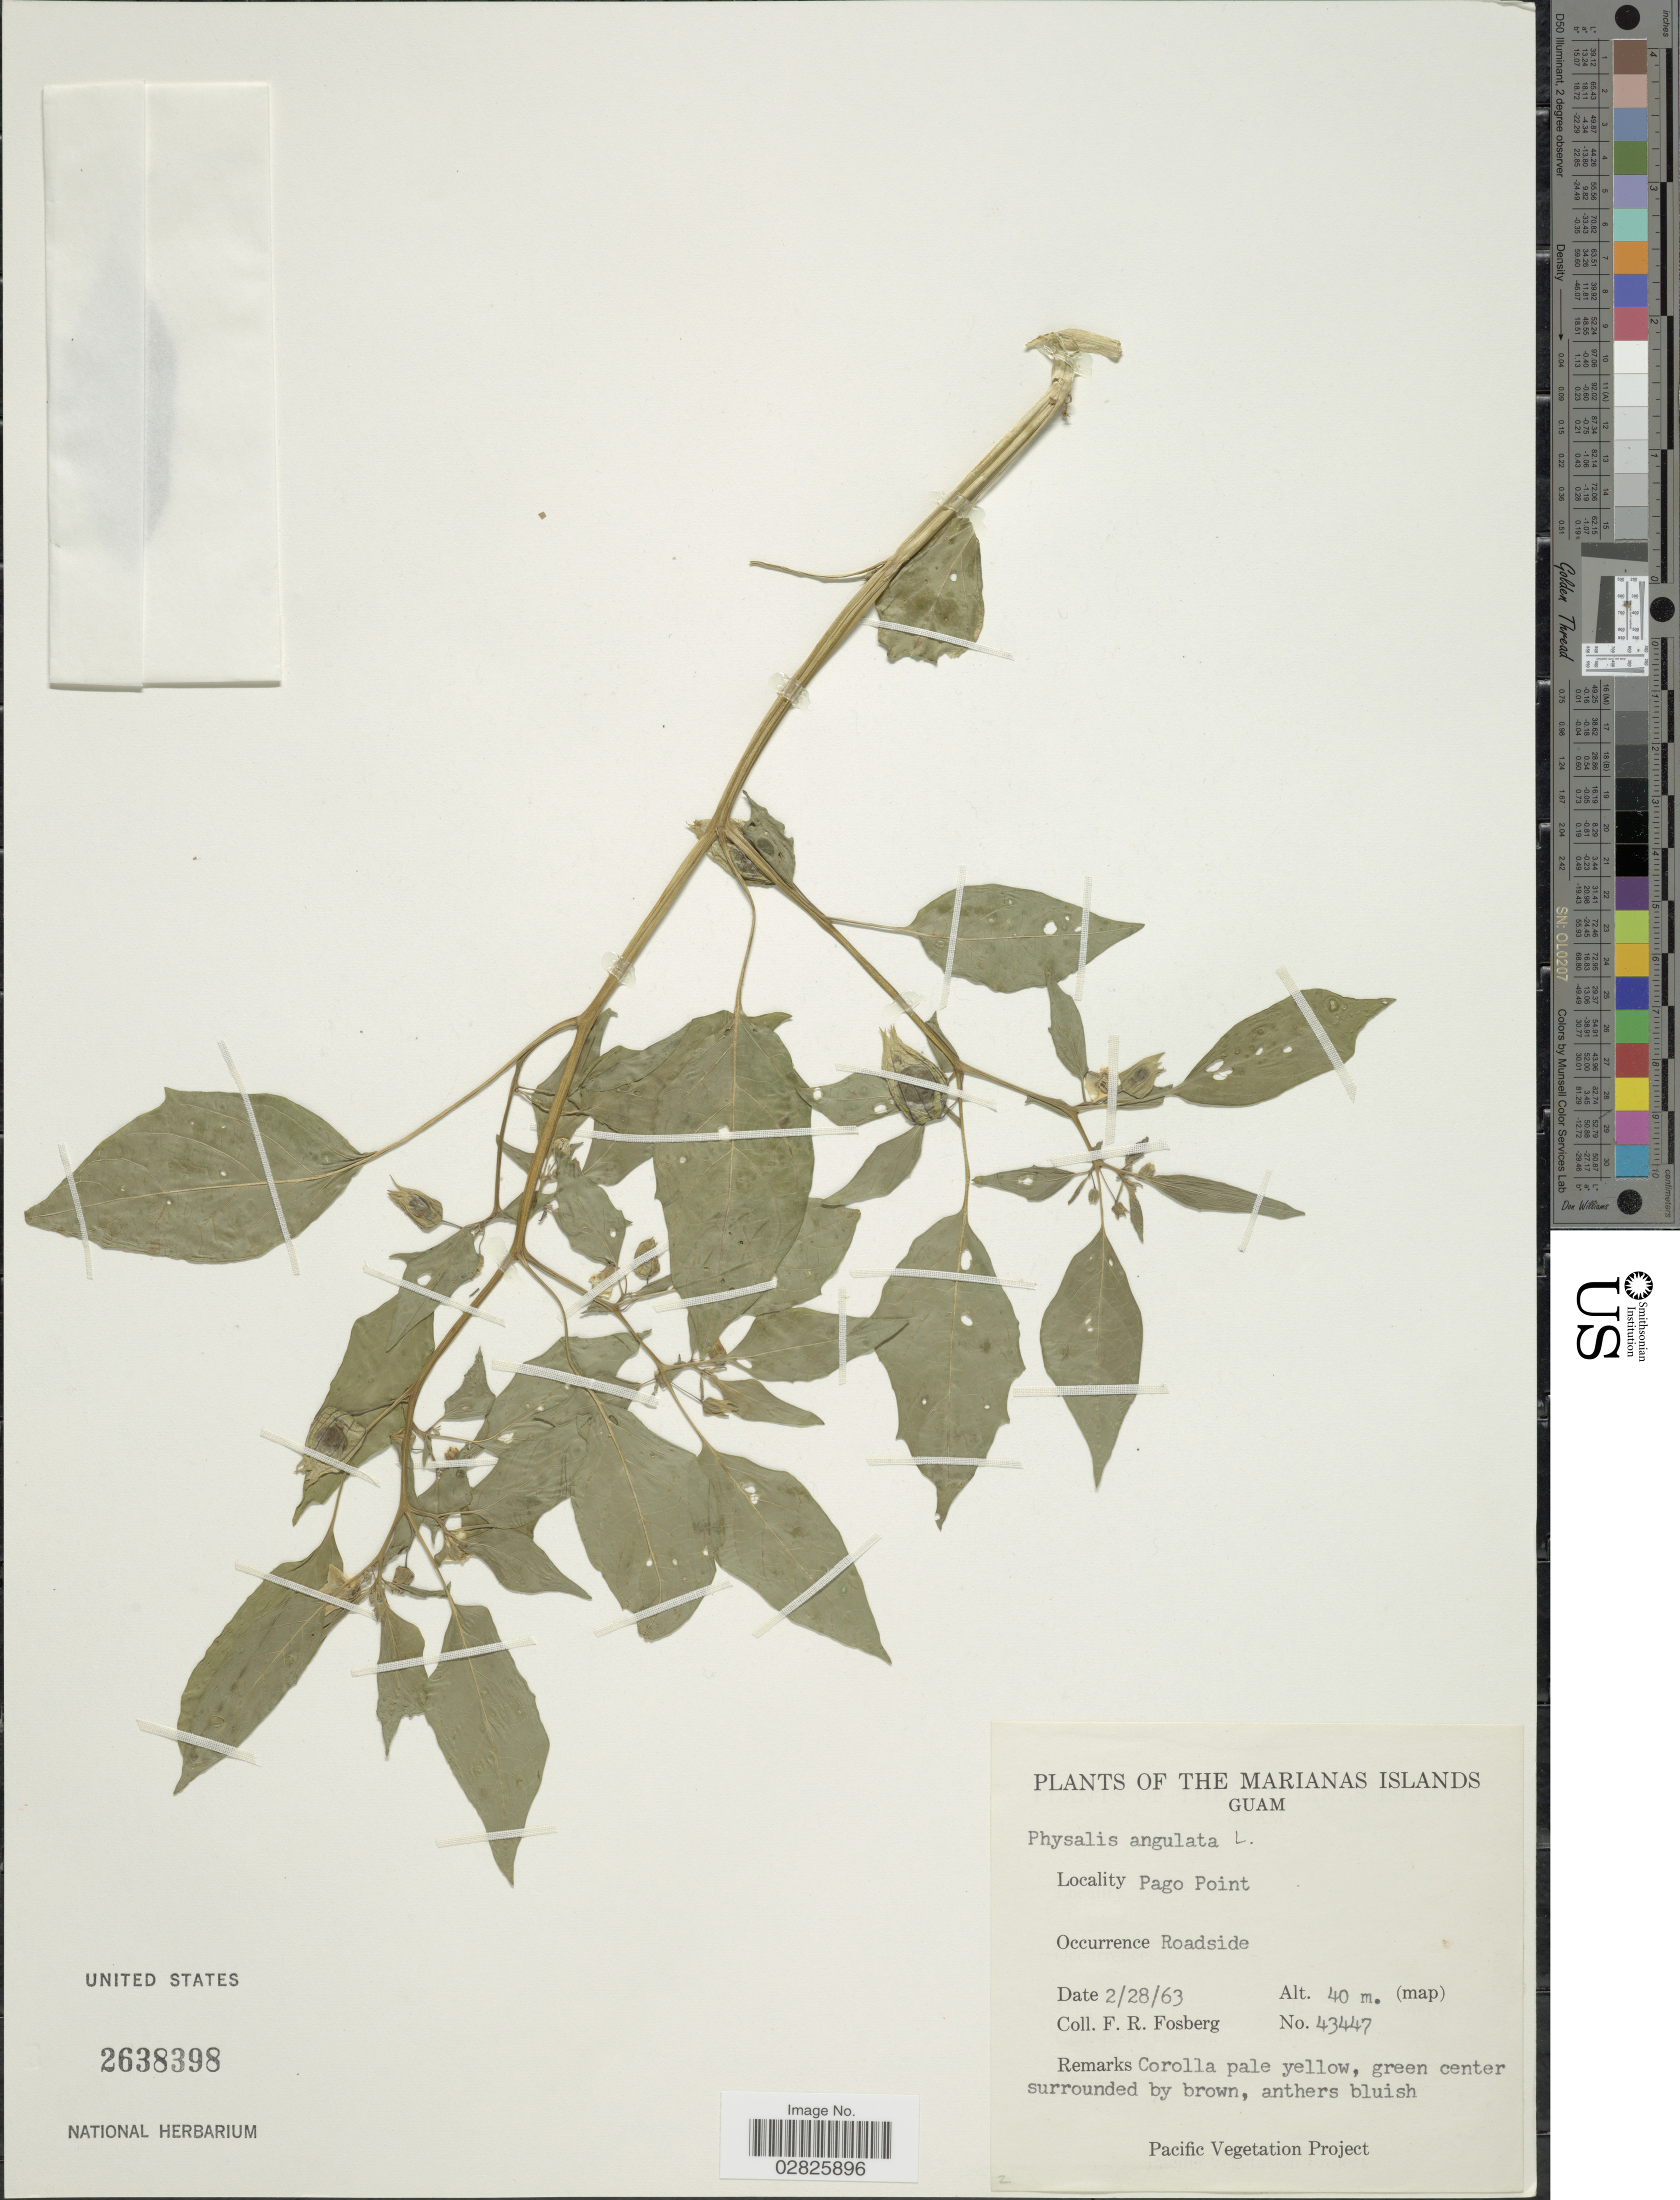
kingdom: Plantae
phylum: Tracheophyta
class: Magnoliopsida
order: Solanales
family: Solanaceae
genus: Physalis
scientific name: Physalis angulata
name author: L.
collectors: F. R. Fosberg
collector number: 43447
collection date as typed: Transcribed d/m/y: 28/2/63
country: Guam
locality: Marianas Islands. Pago Point.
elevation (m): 40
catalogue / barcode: US 2638398